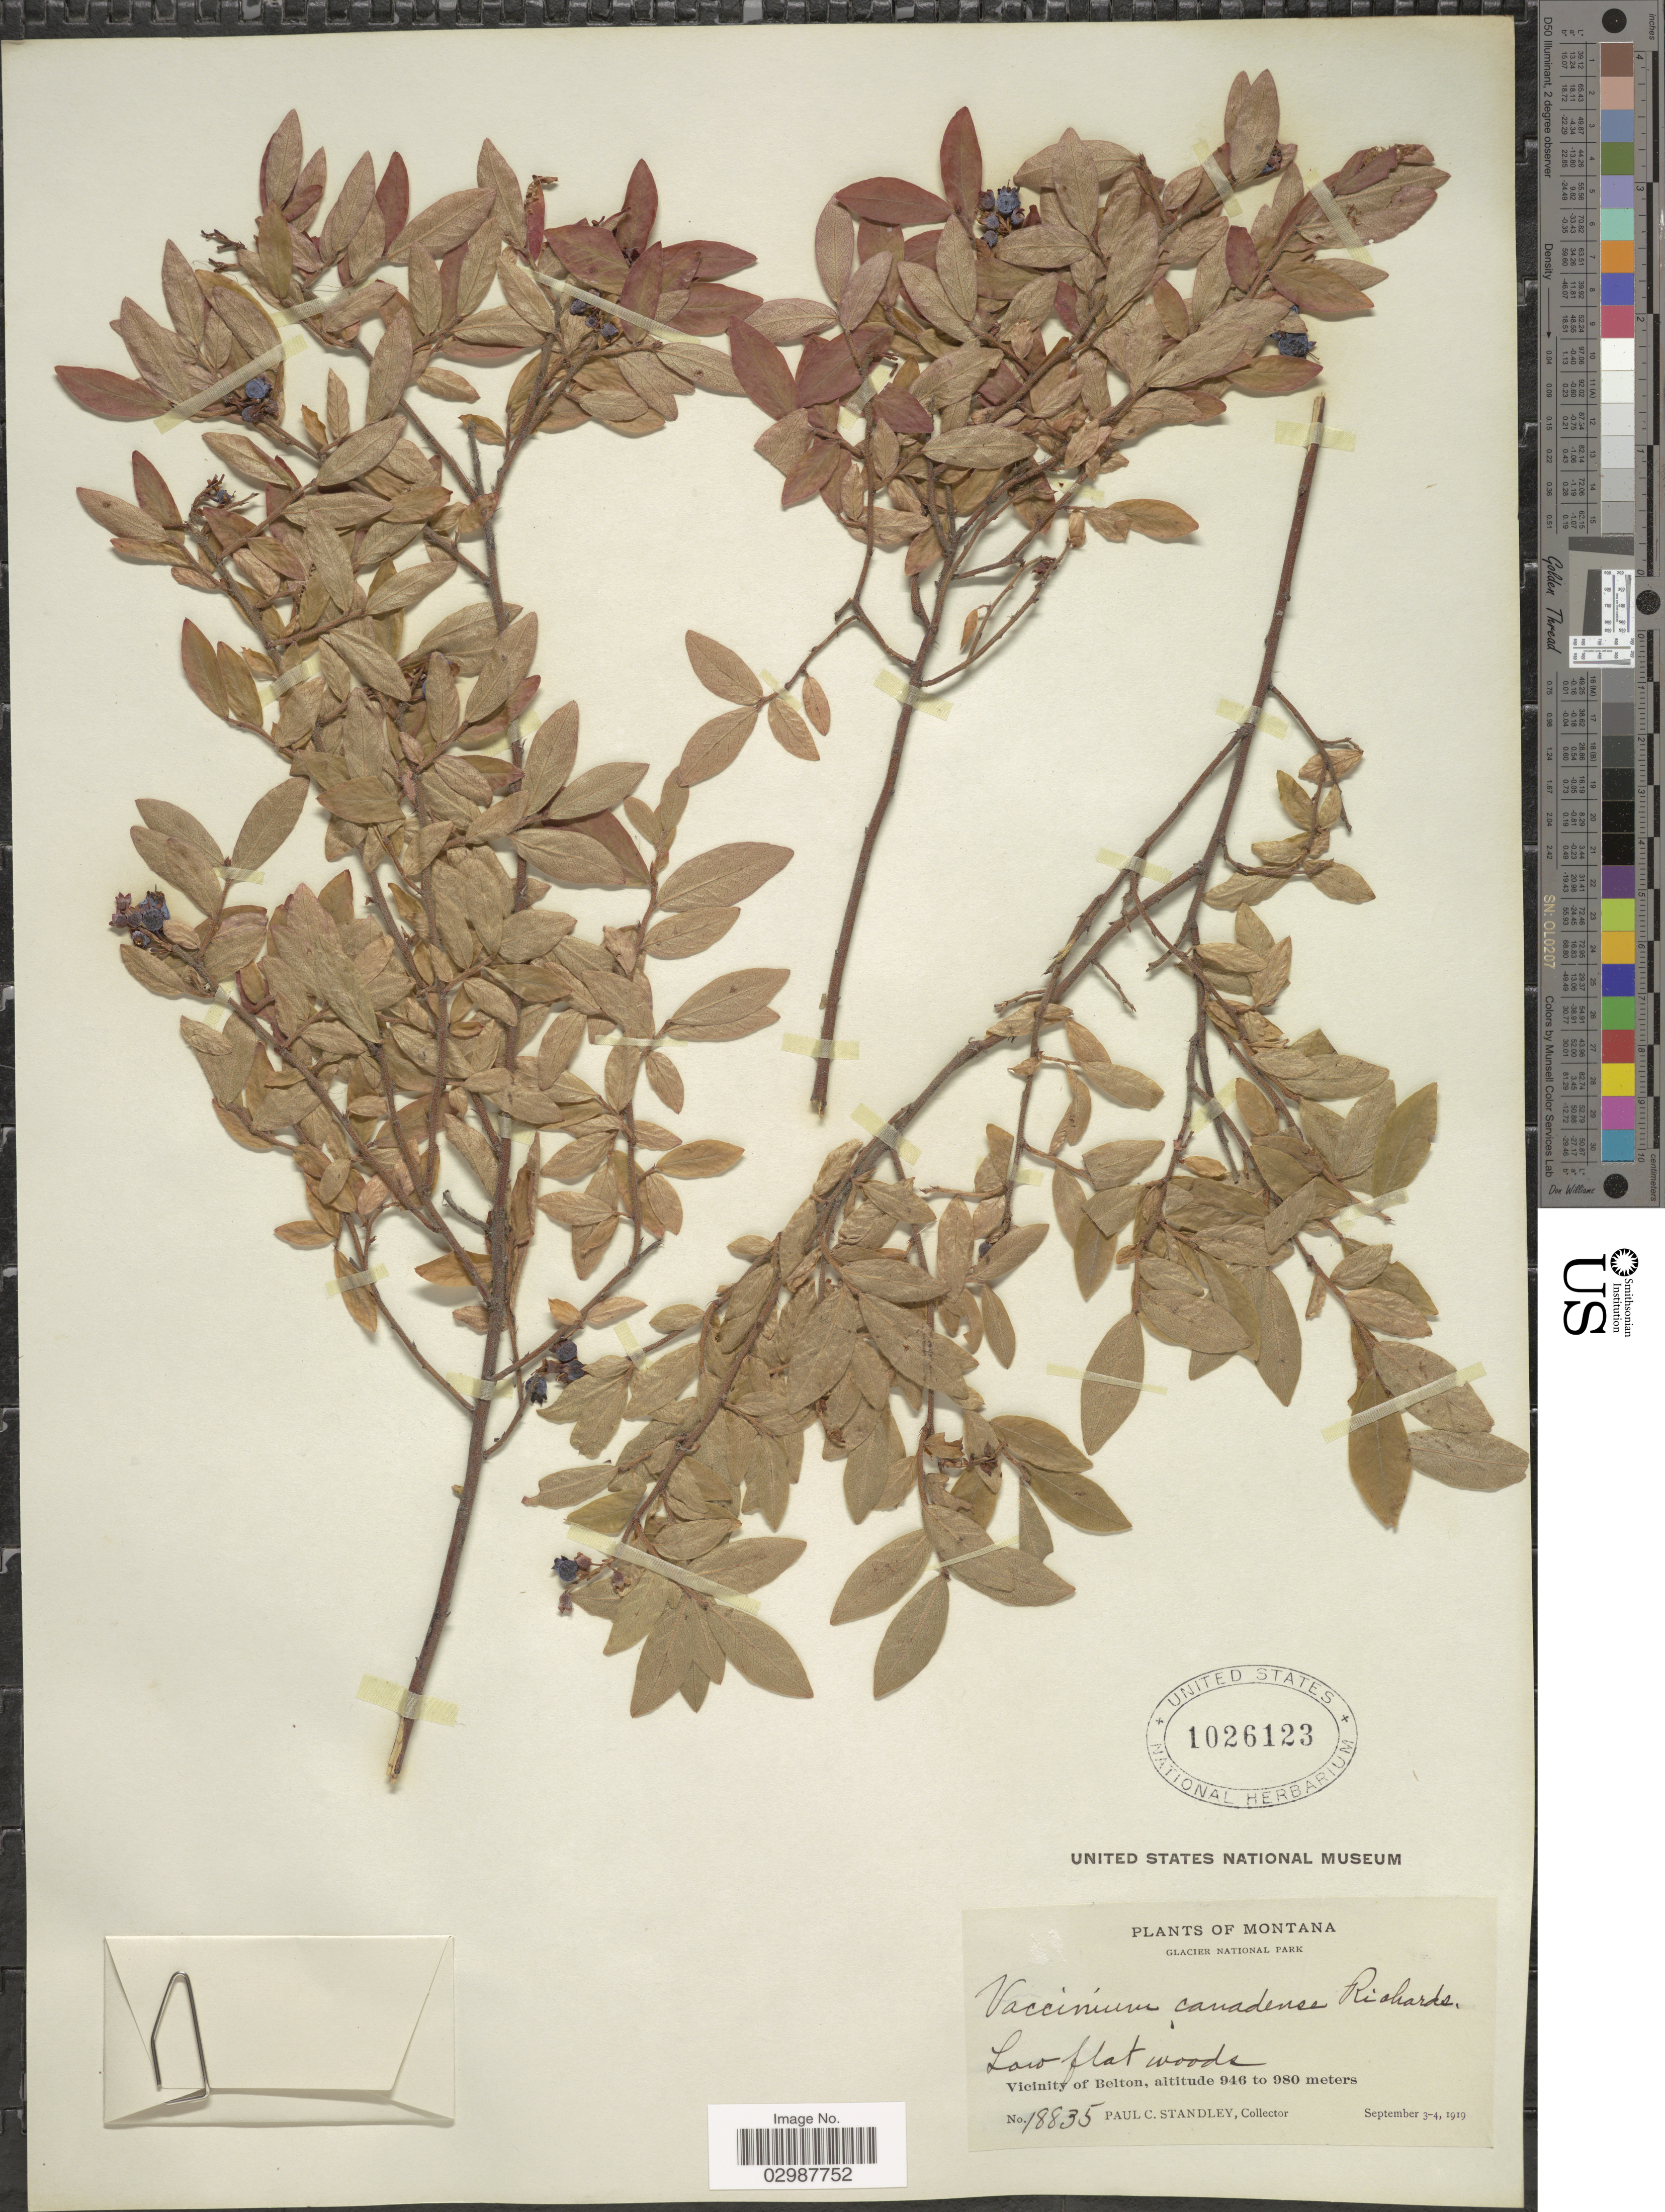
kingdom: Plantae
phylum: Tracheophyta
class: Magnoliopsida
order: Ericales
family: Ericaceae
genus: Vaccinium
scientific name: Vaccinium canadense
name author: Kalm ex Richardson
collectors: P. C. Standley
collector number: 18835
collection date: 1919-09-03/1919-09-04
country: United States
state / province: Montana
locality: Glacier National Park. Vicinity of Belton.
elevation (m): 946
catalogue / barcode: US 1026123